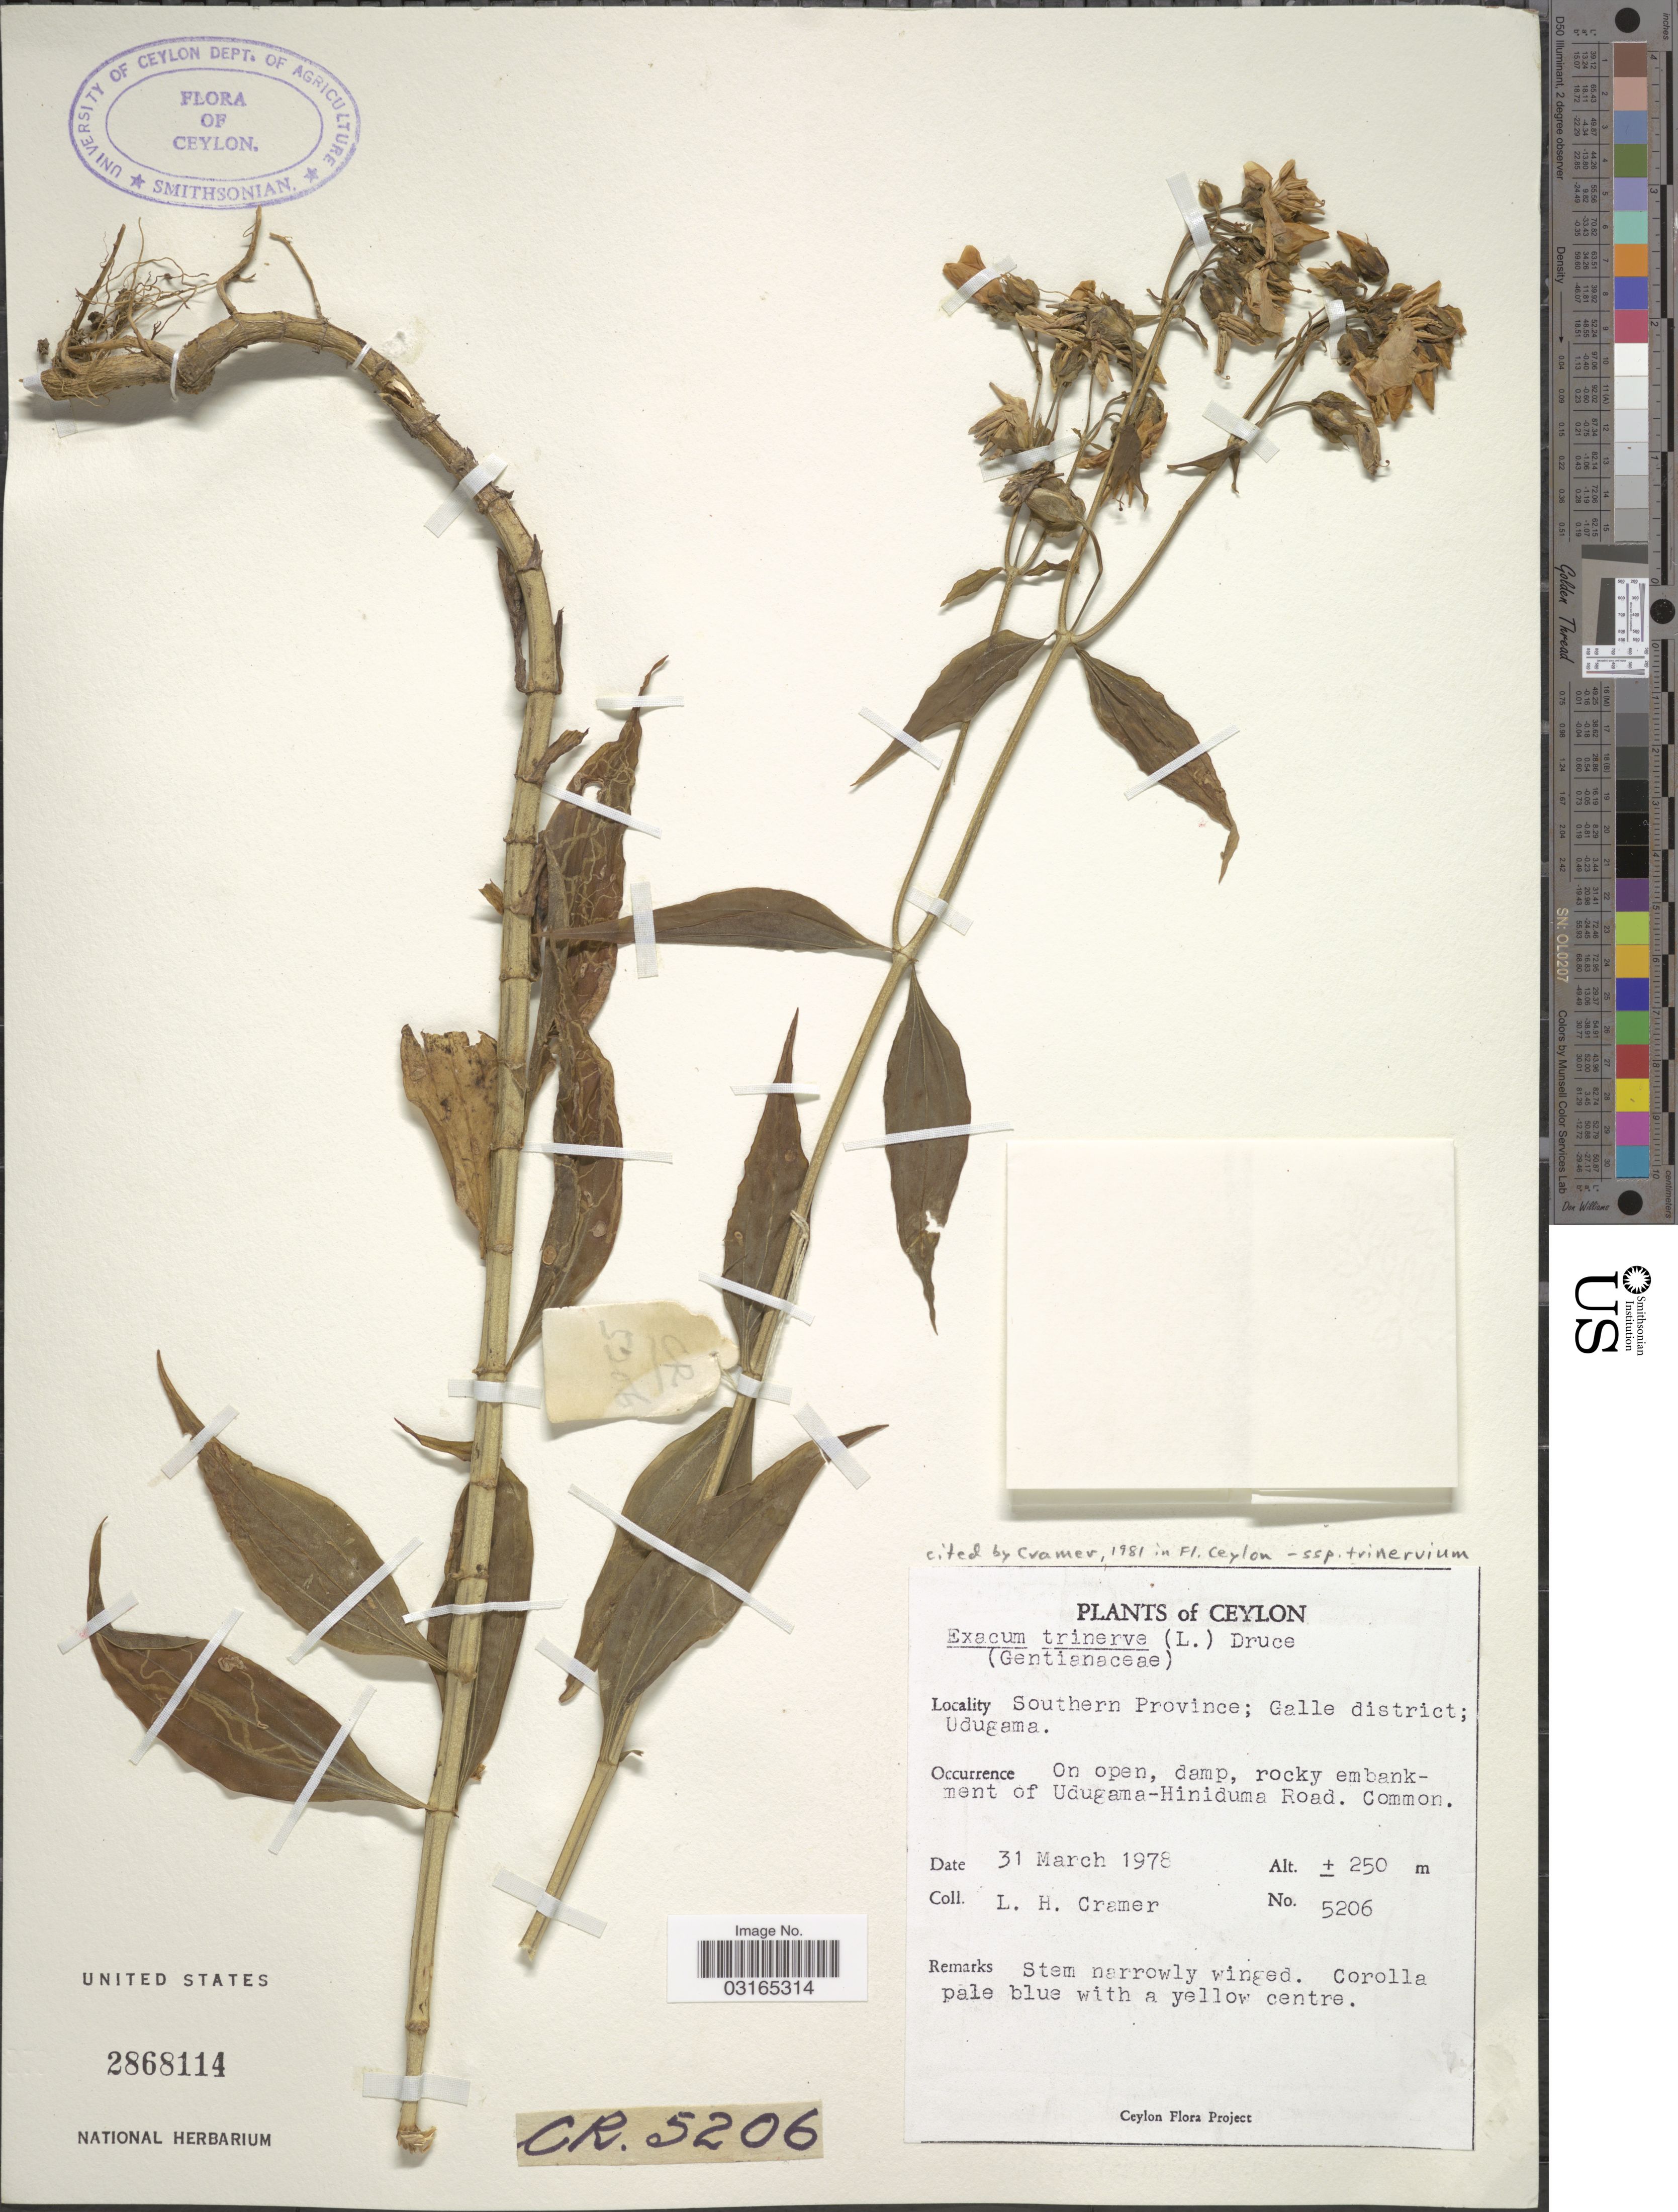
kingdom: Plantae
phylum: Tracheophyta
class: Magnoliopsida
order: Gentianales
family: Gentianaceae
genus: Exacum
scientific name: Exacum trinervium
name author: (L.) Druce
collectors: L. H. Cramer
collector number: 5206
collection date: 1978-03-31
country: Sri Lanka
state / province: Southern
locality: Ceylon. Galle district; Udugama. Rocky embankment of Udugama-Hiniduma Road.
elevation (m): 250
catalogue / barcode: US 2868114